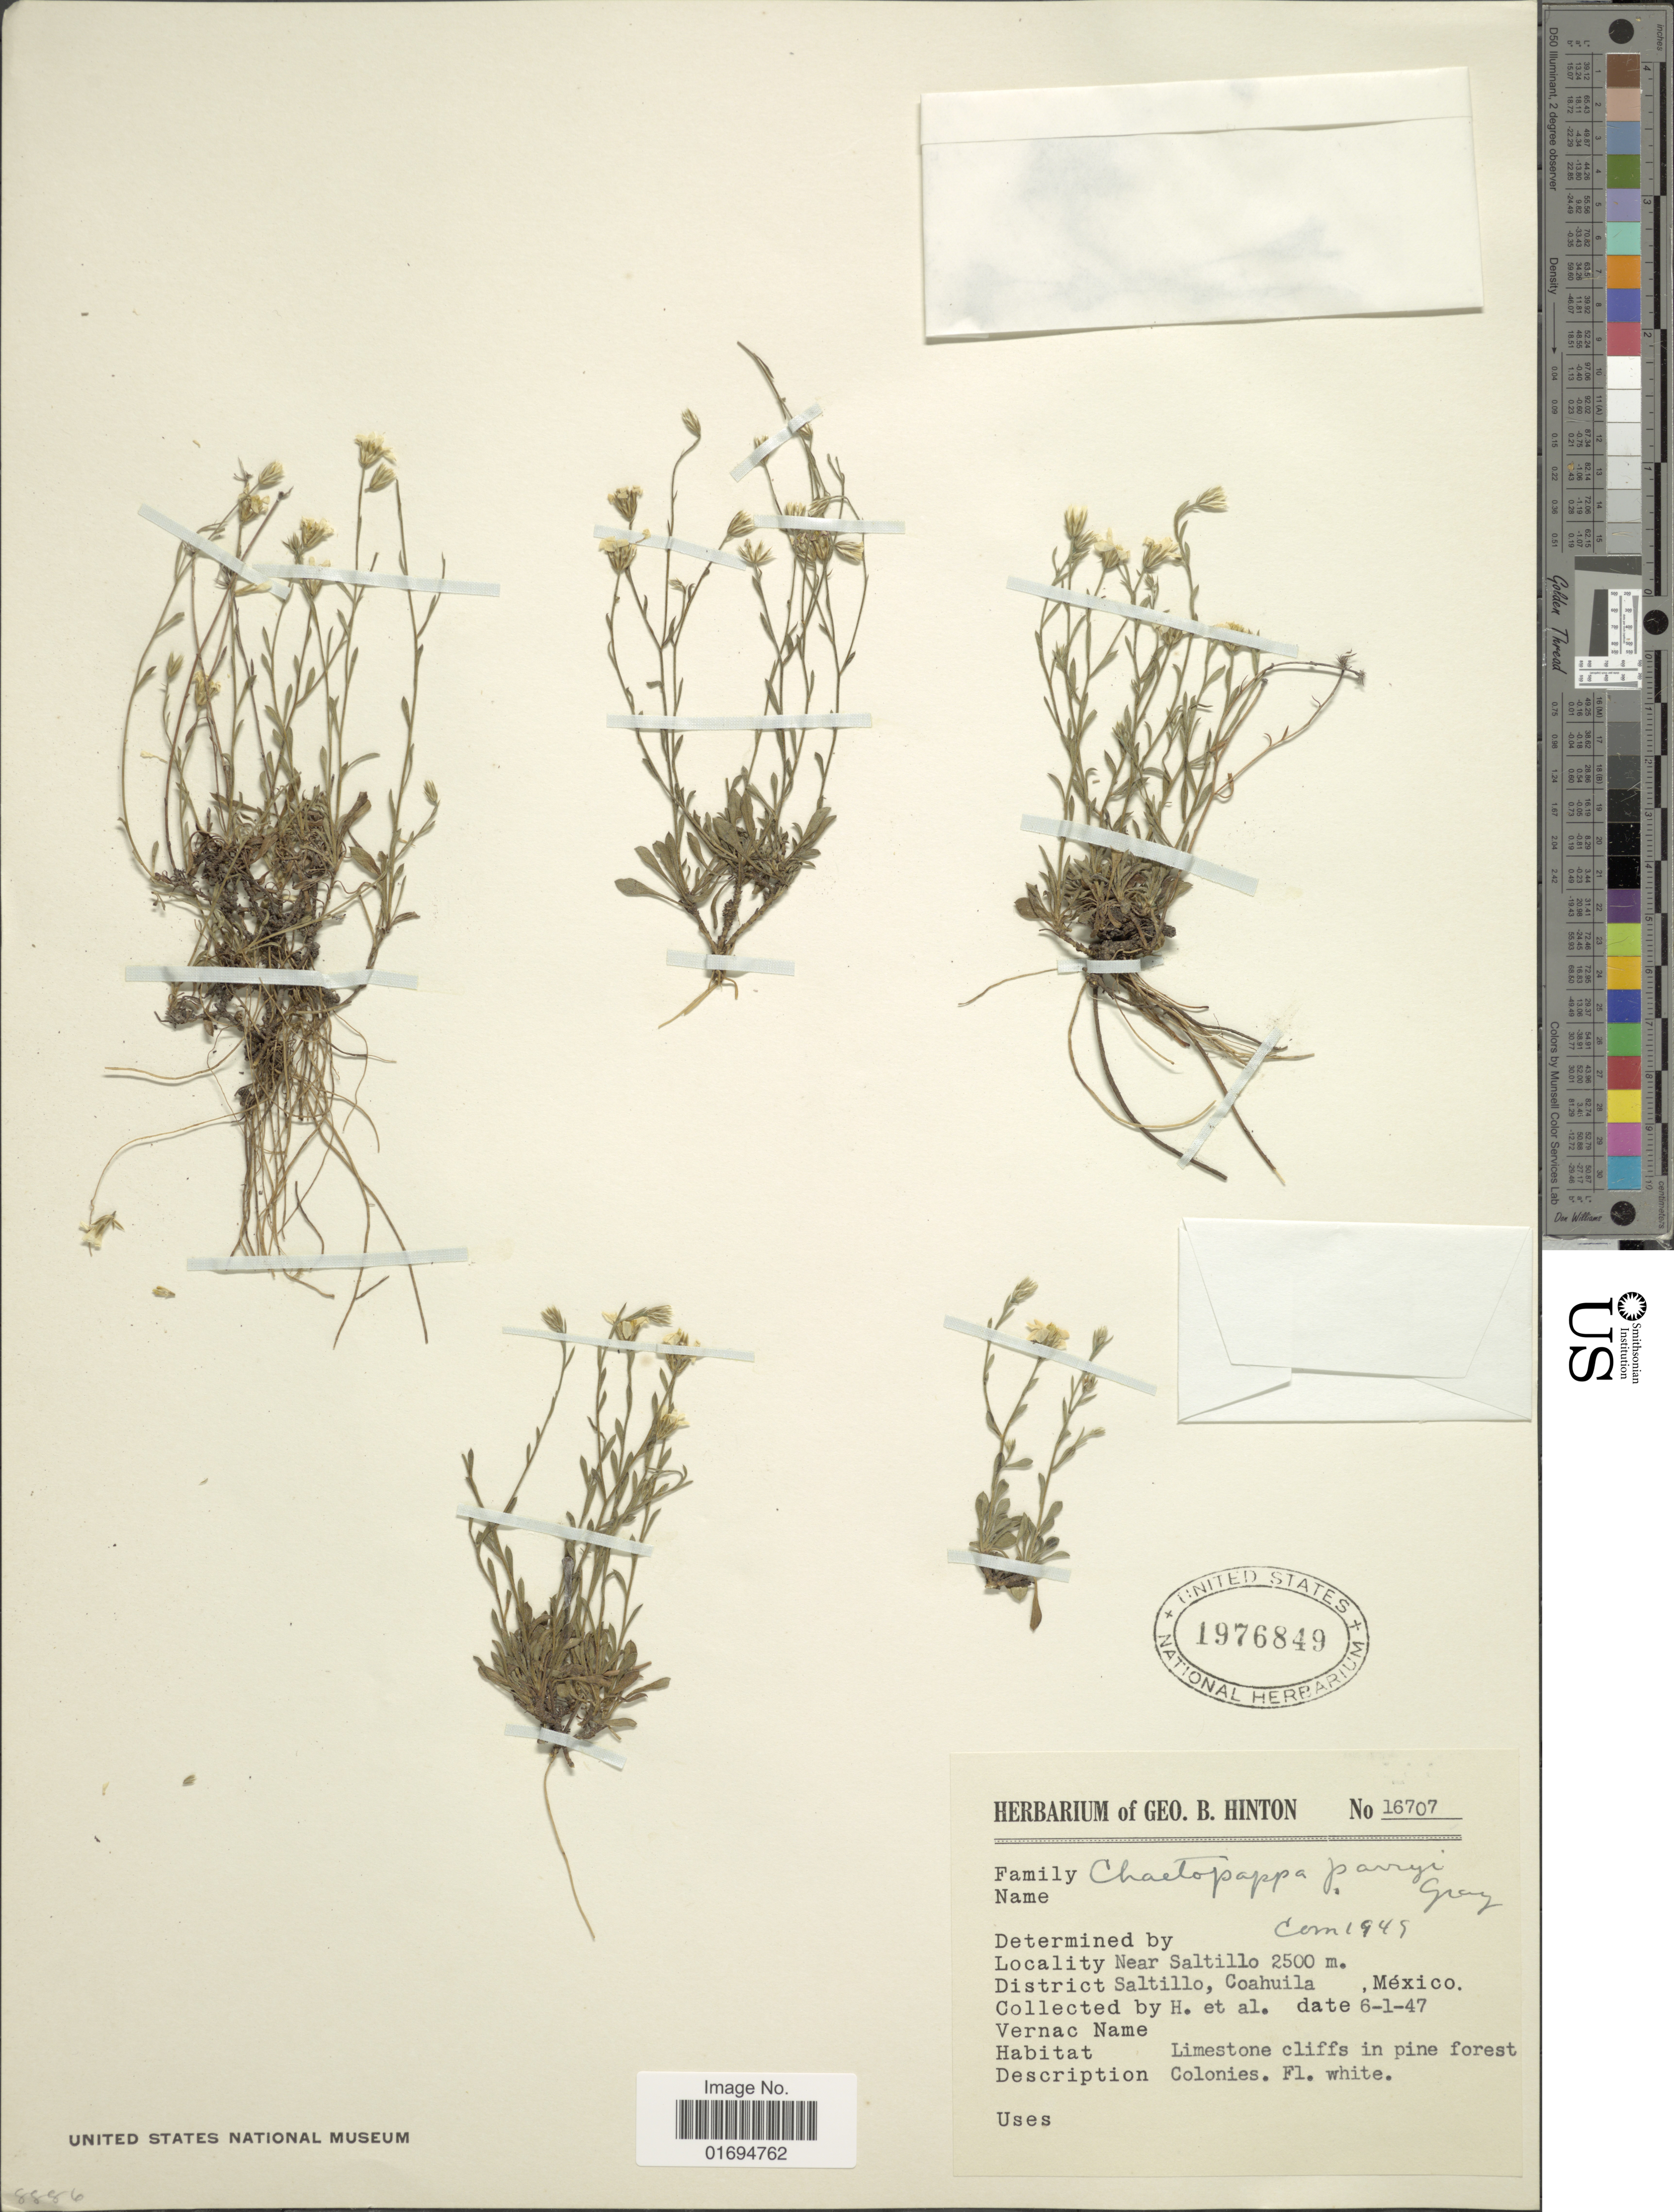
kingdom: Plantae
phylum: Tracheophyta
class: Magnoliopsida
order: Asterales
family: Asteraceae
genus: Chaetopappa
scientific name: Chaetopappa parryi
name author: A. Gray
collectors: G. B. Hinton & et al.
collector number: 16707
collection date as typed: Transcribed d/m/y: 6/1/47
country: Mexico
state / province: Coahuila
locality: Near Saltillo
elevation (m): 2500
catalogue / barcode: US 1976849